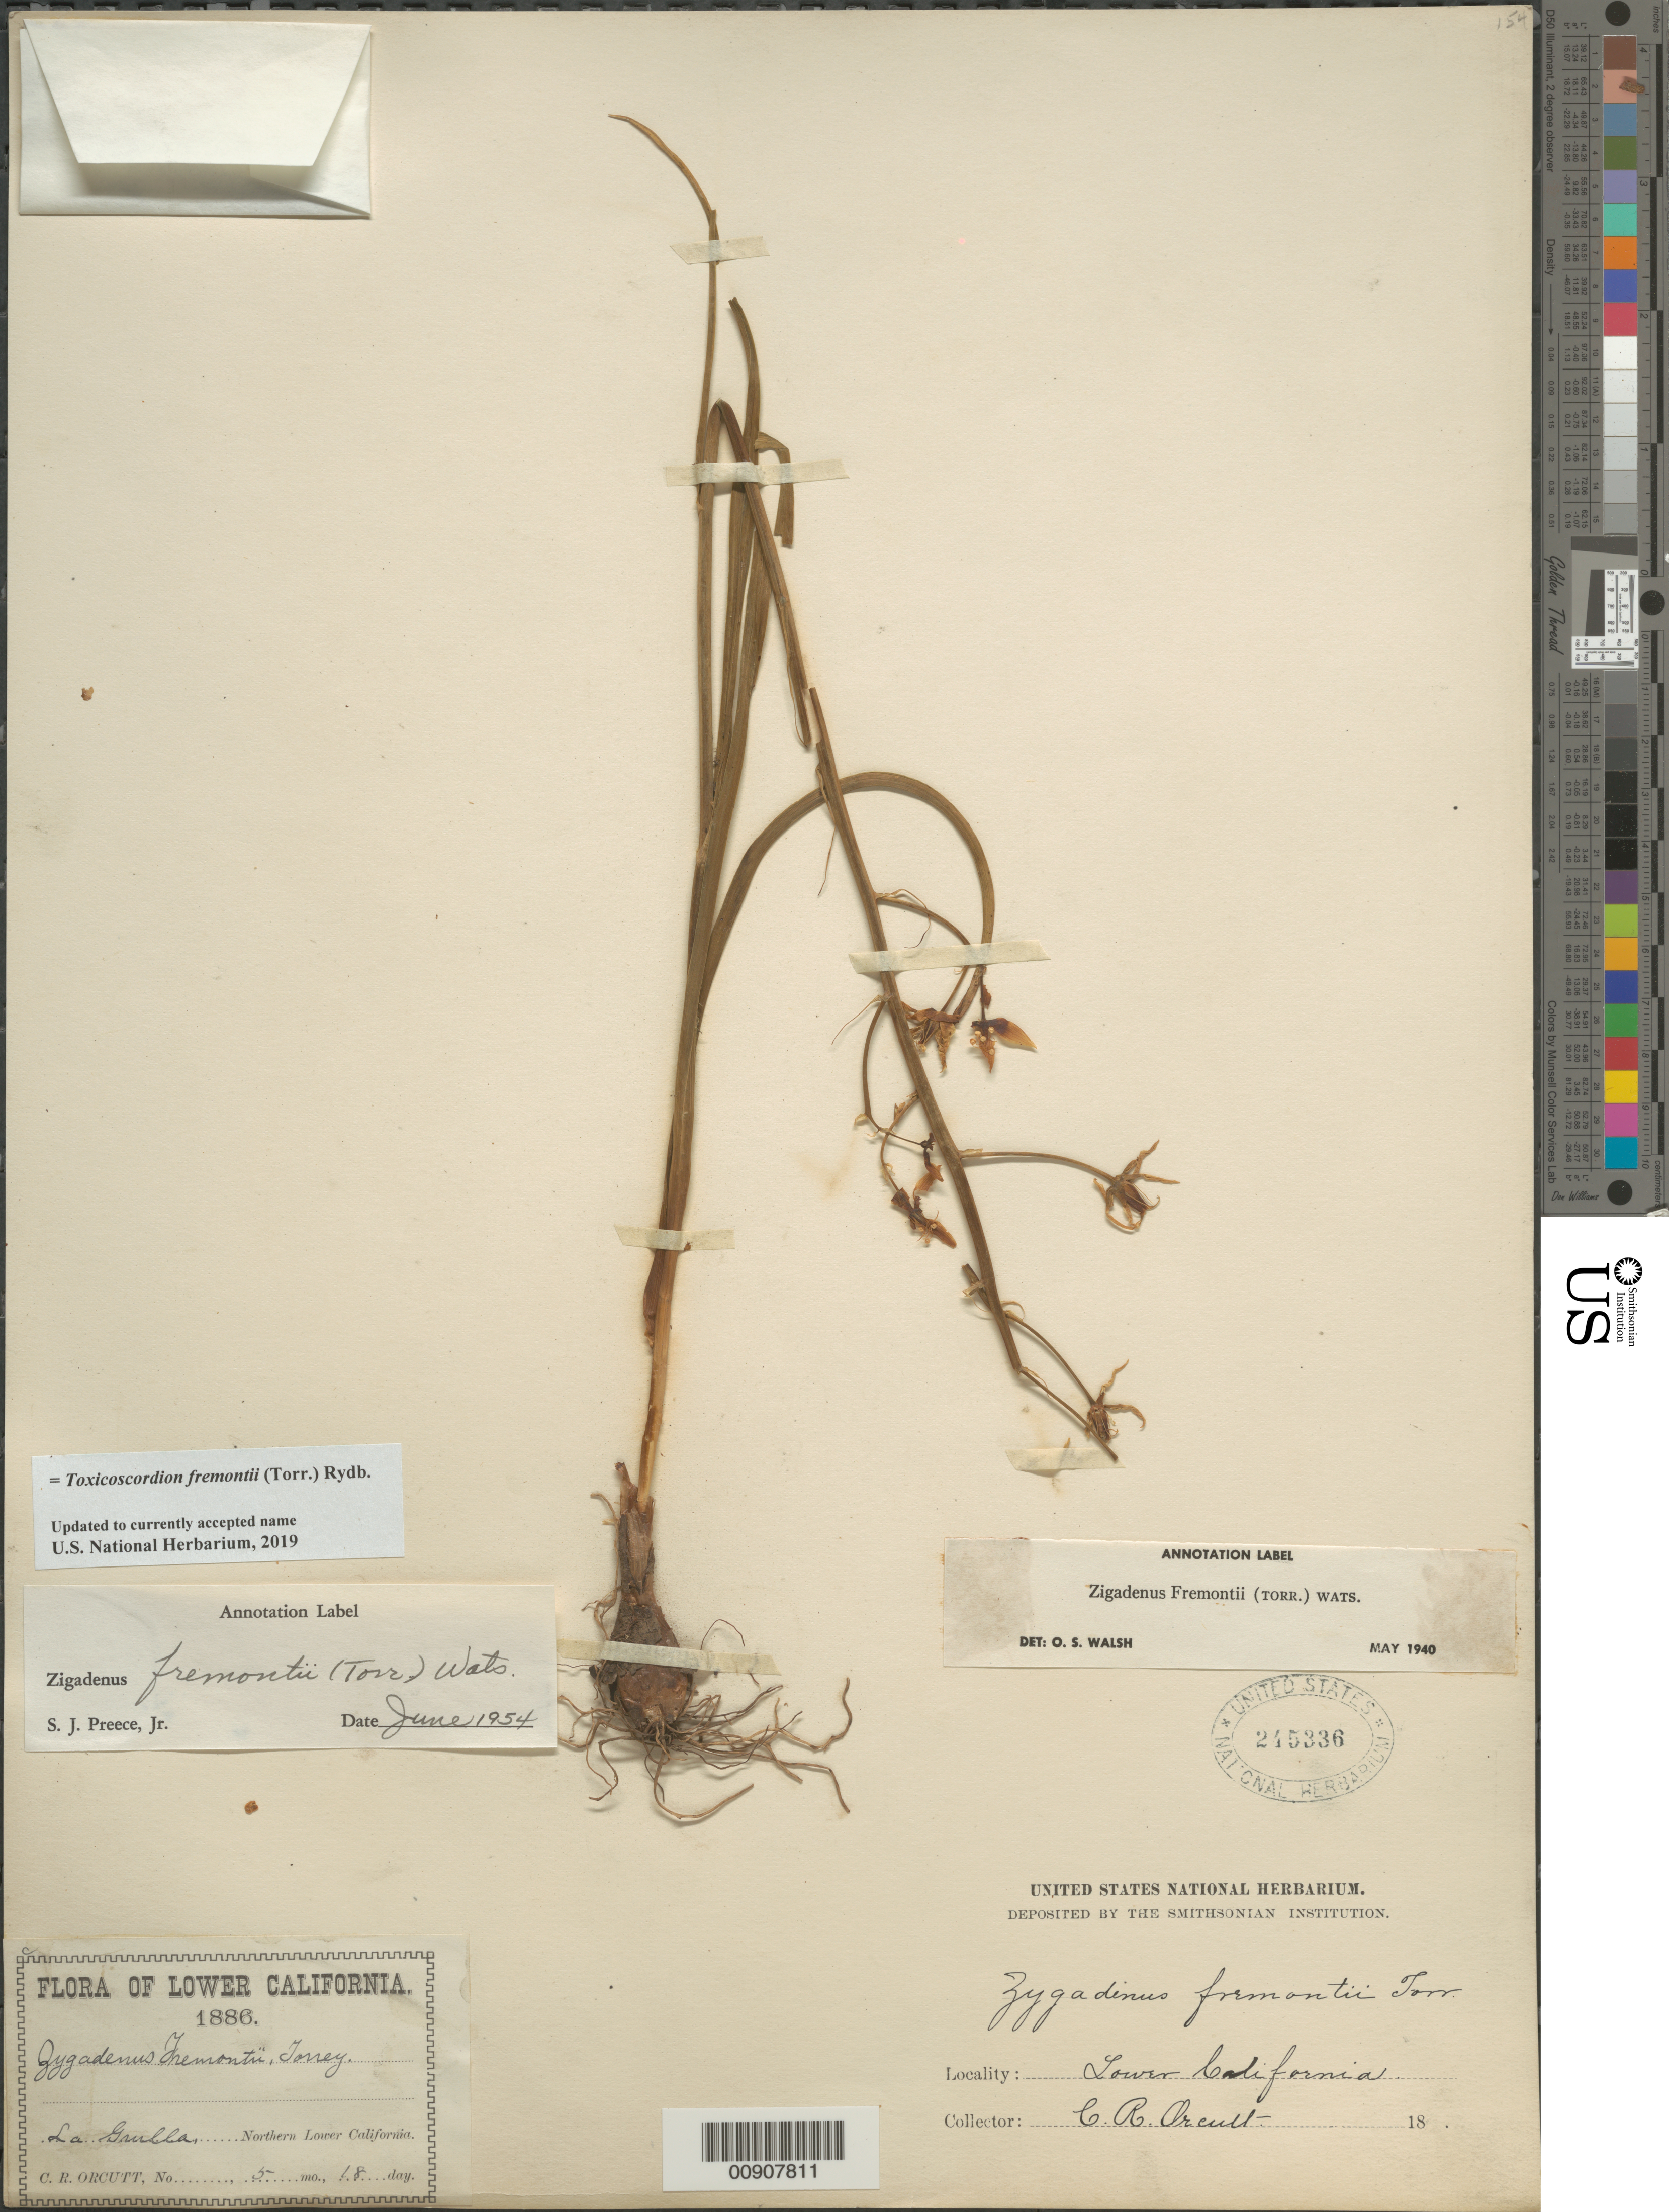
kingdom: Plantae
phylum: Tracheophyta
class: Liliopsida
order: Liliales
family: Melanthiaceae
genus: Toxicoscordion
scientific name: Toxicoscordion fremontii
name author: (Torr.) Rydb.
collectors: C. R. Orcutt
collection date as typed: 18 May 1886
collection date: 1886-05-18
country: Mexico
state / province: Baja California Norte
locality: La Grulla, Northern Lower California.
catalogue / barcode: US 245336